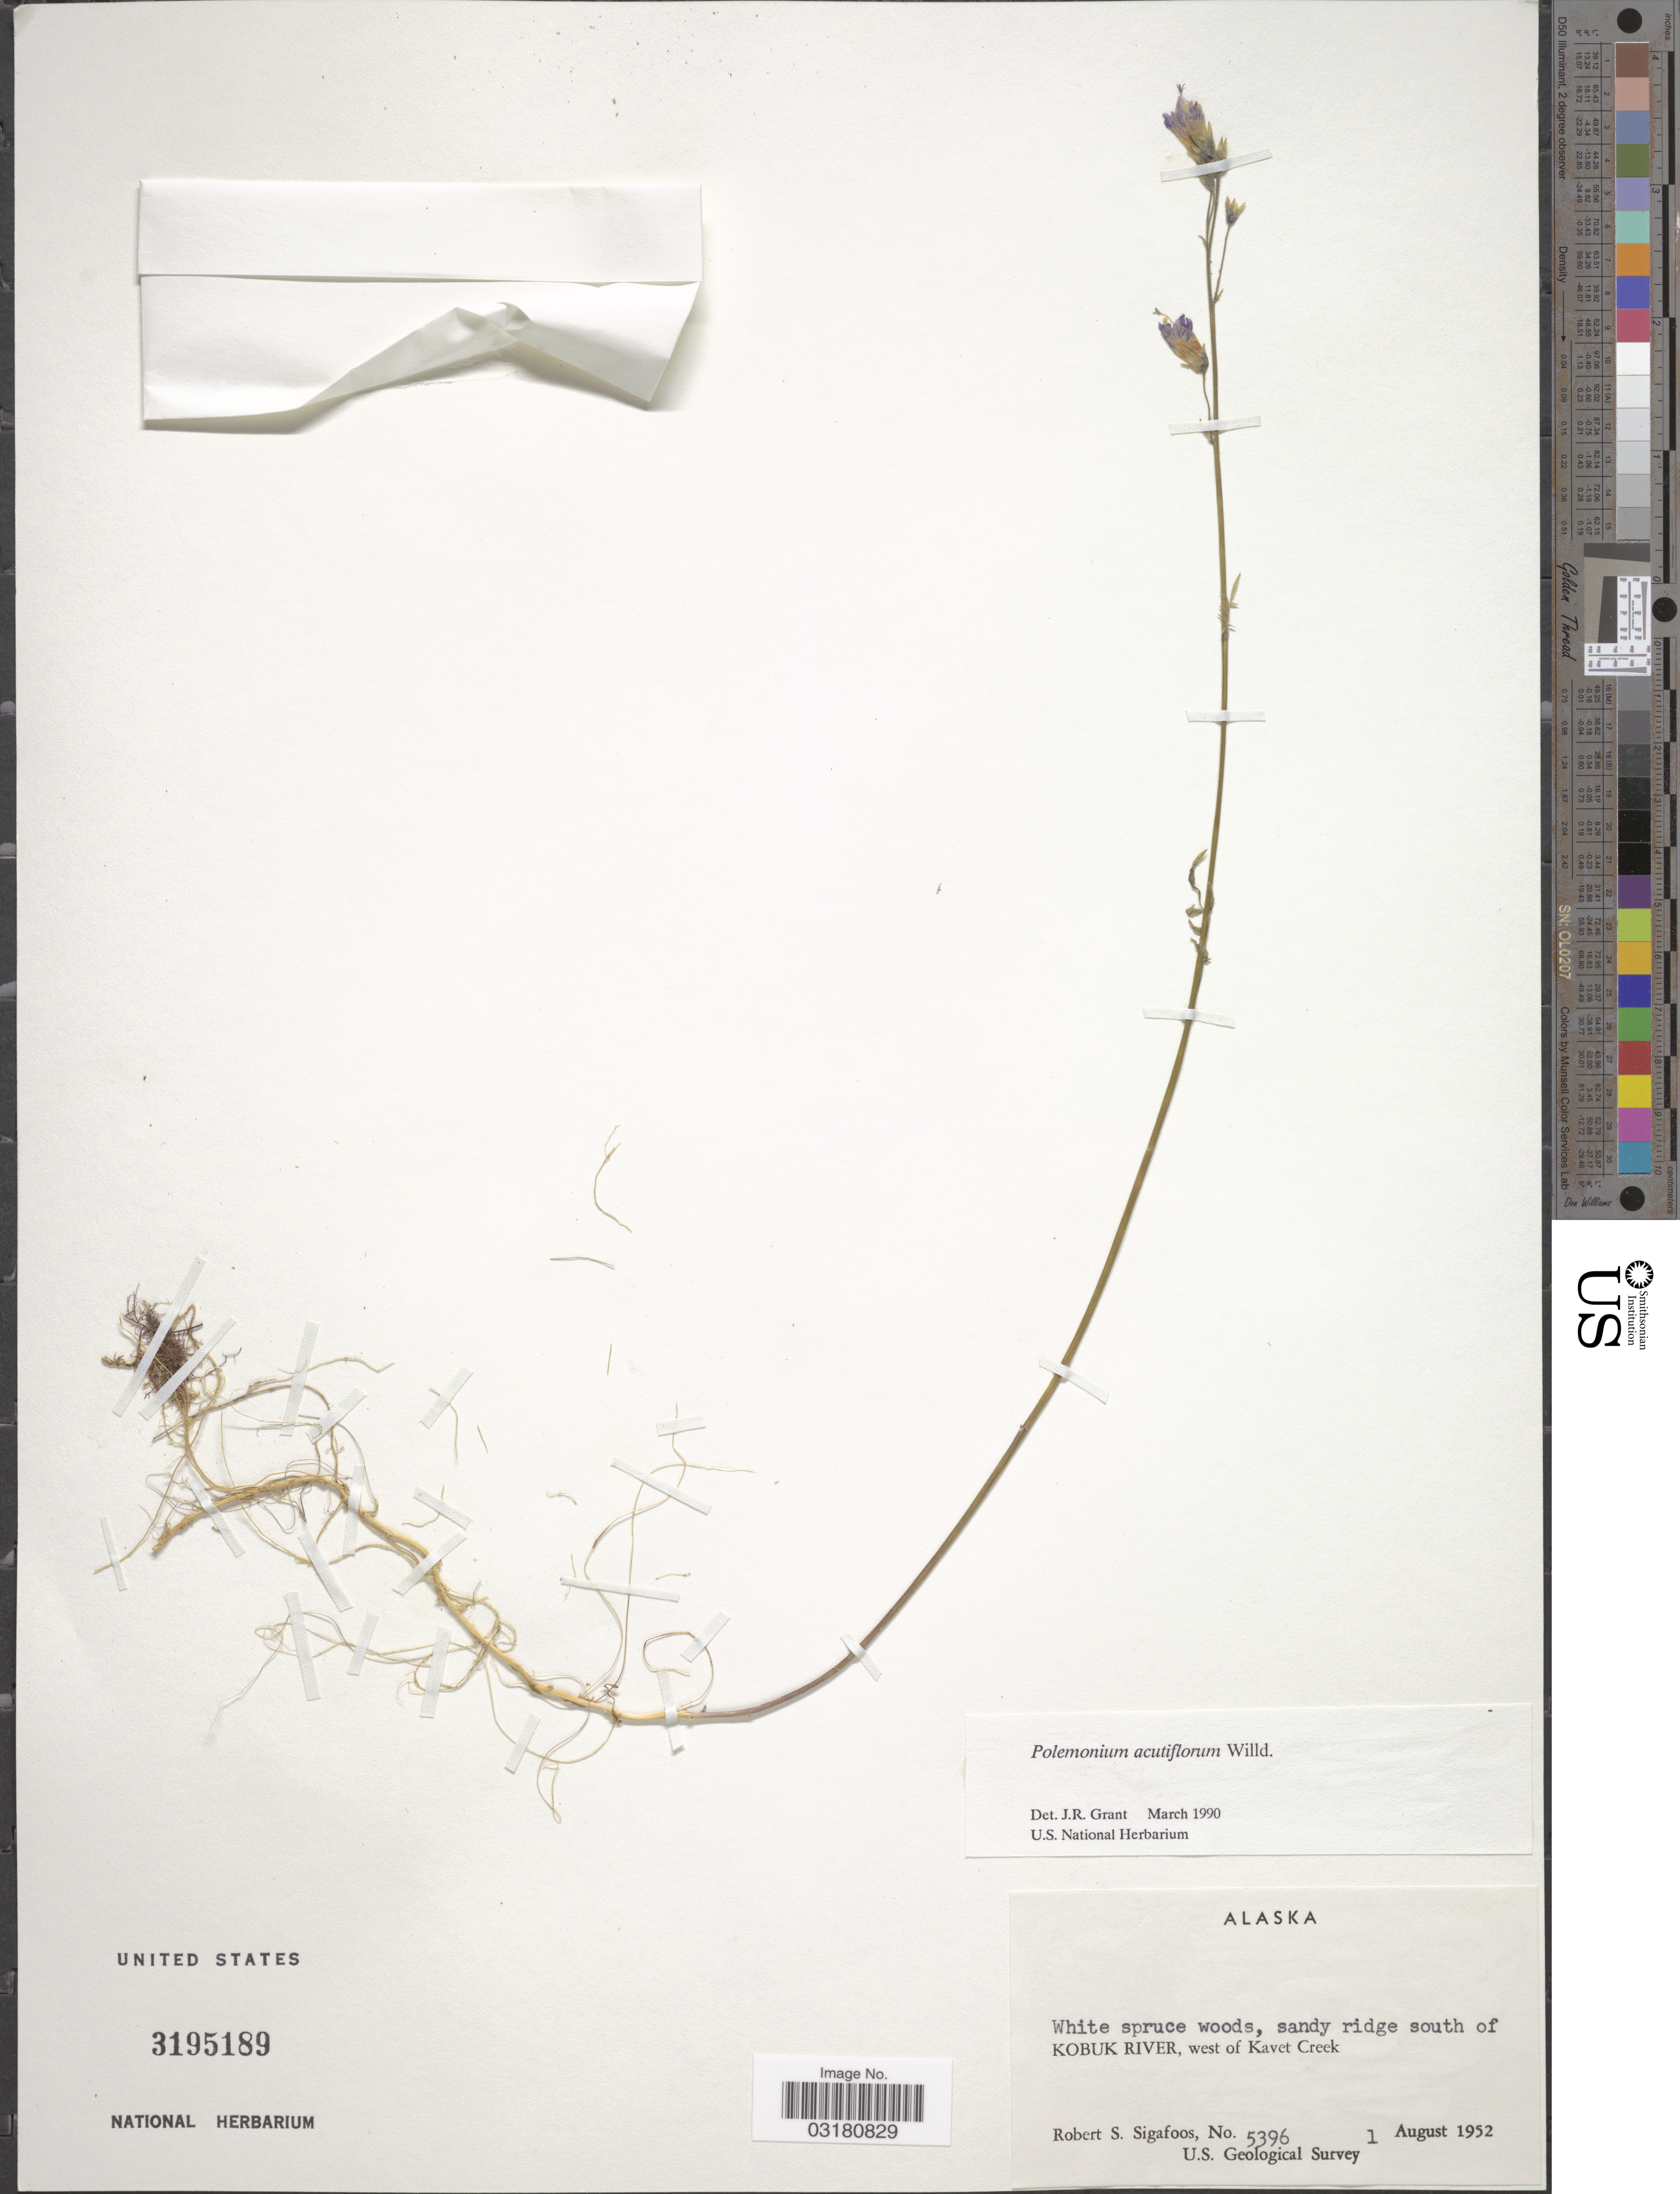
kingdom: Plantae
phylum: Tracheophyta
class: Magnoliopsida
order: Ericales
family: Polemoniaceae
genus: Polemonium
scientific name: Polemonium acutiflorum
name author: Willd. ex Roem. & Schult.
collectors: R. Sigafoos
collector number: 5396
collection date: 1952-08-01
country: United States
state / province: Alaska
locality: White spruce woods, sandy ridge south of Kobuk River, west of Kavet Creek.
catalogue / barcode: US 3195189